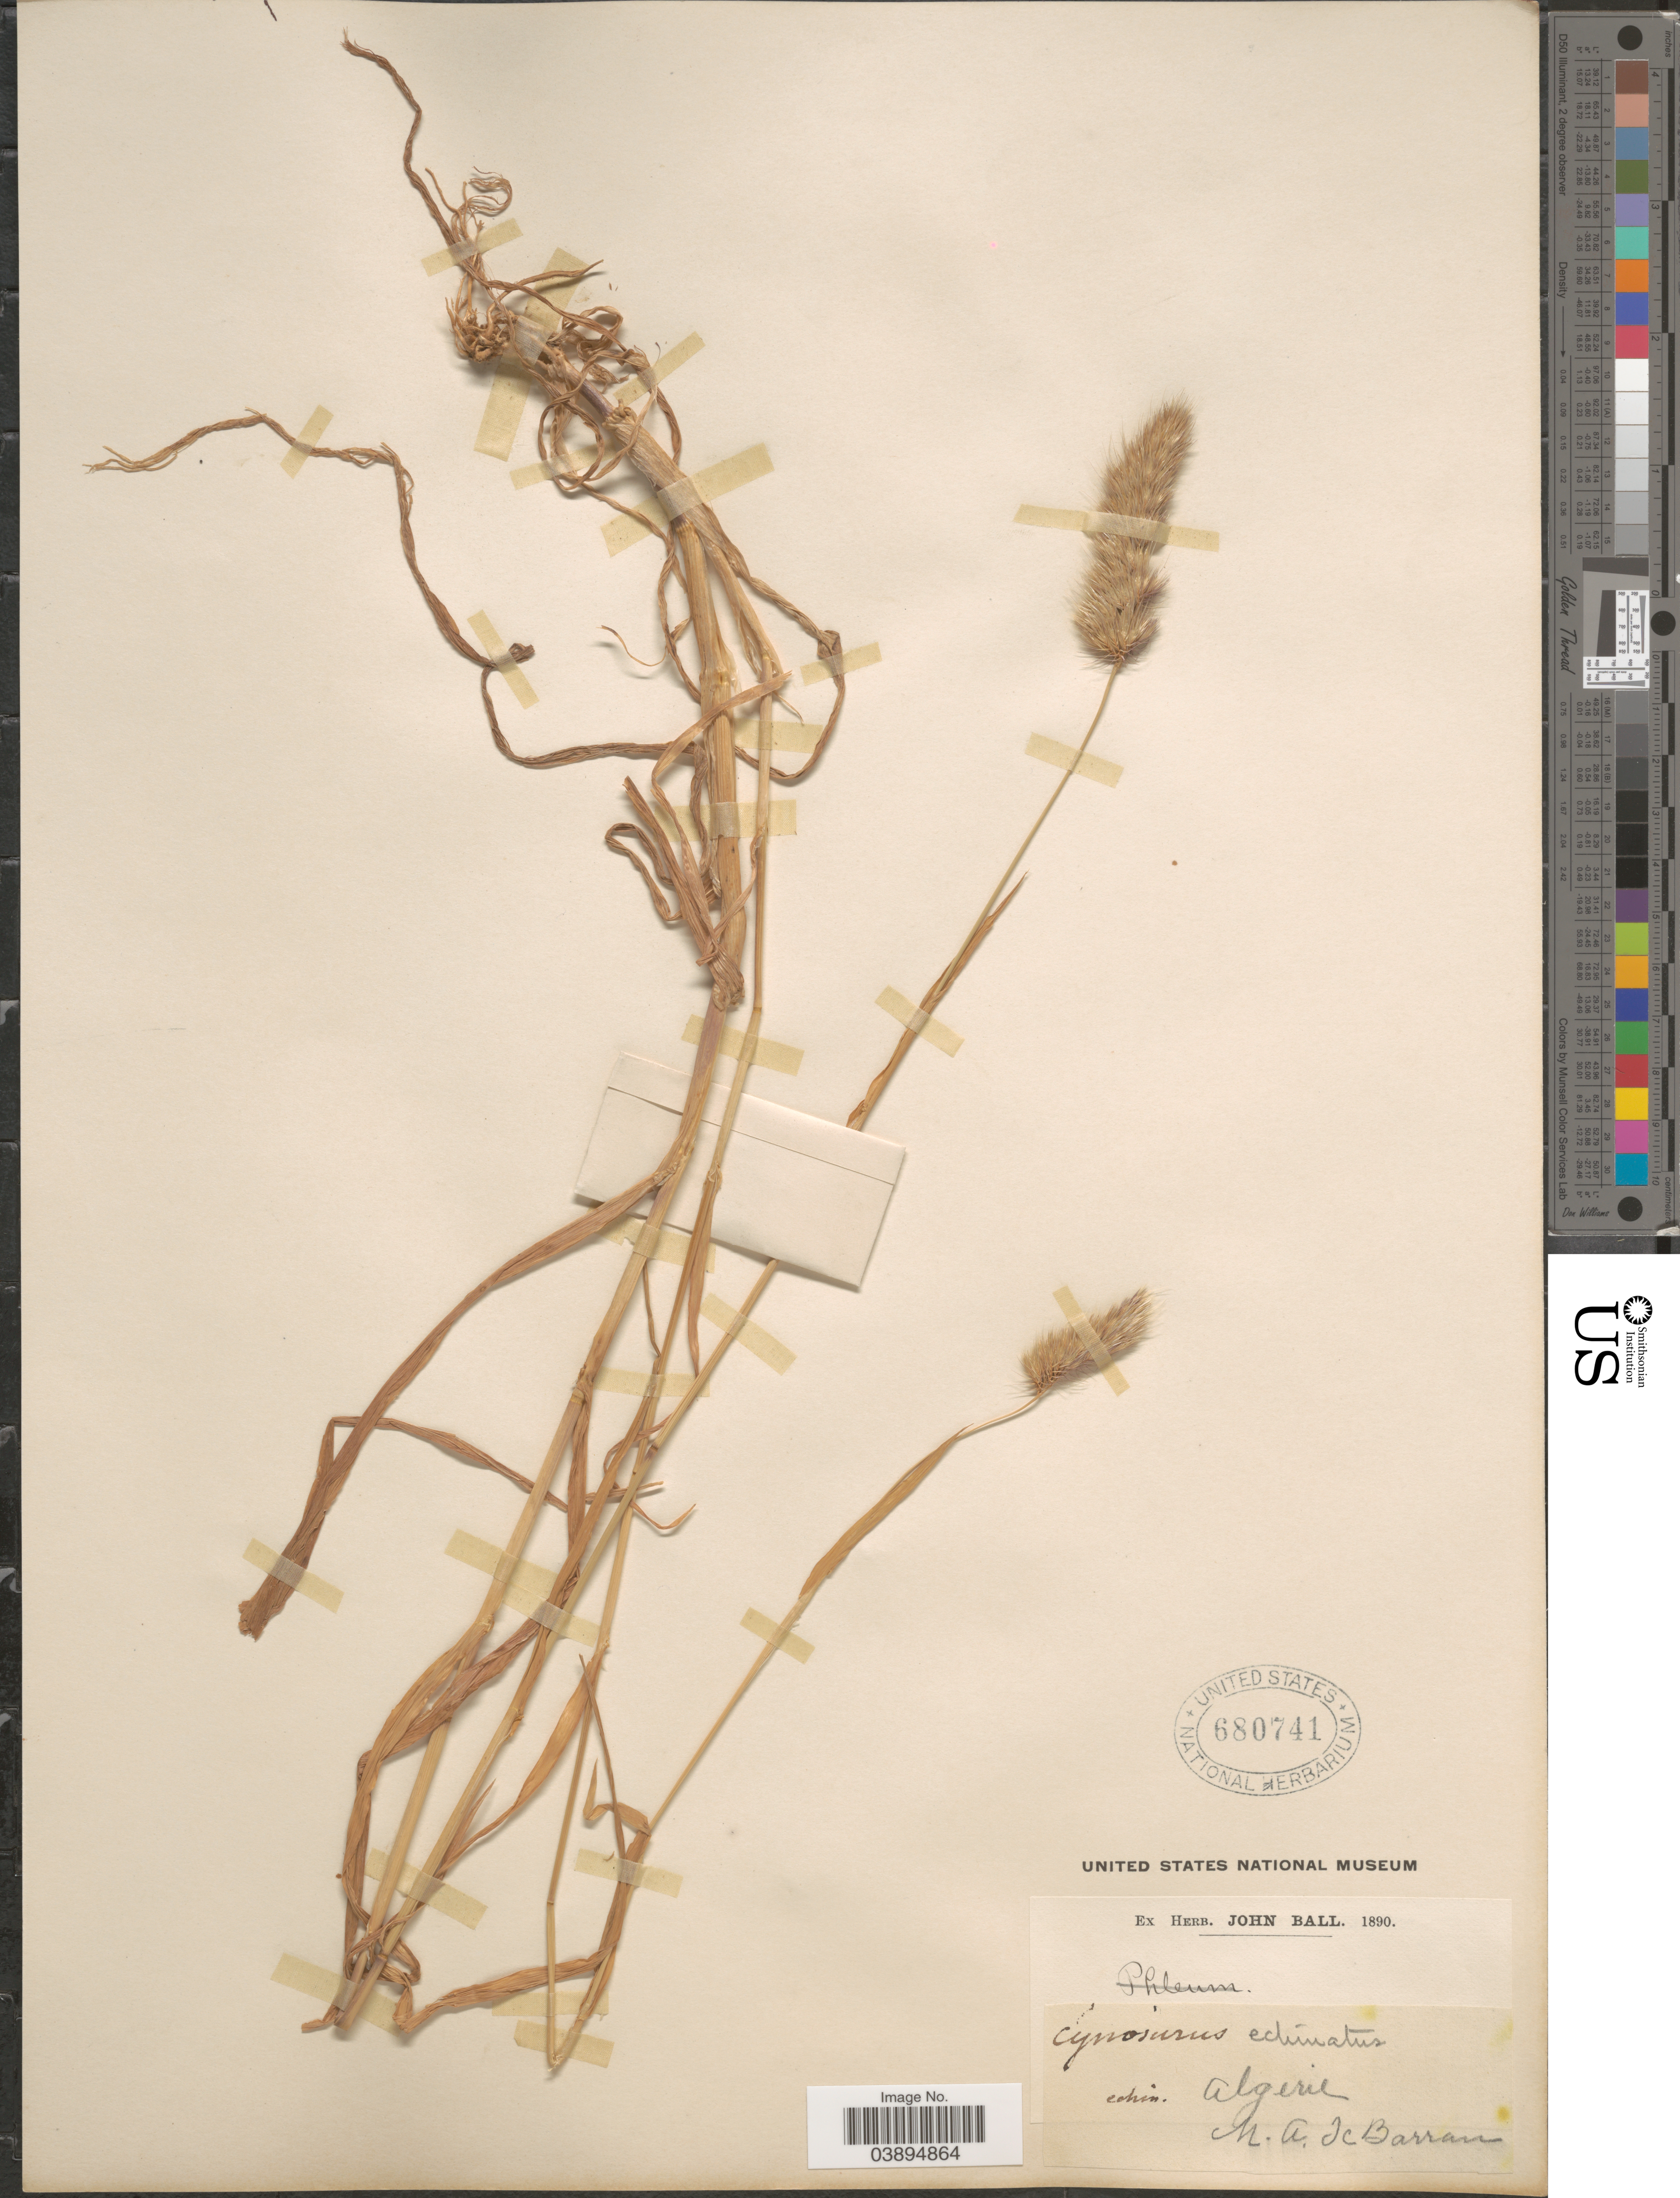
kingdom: Plantae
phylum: Tracheophyta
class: Liliopsida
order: Poales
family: Poaceae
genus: Cynosurus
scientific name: Cynosurus echinatus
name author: L.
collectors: M. Barran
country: Algeria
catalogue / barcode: US 680741